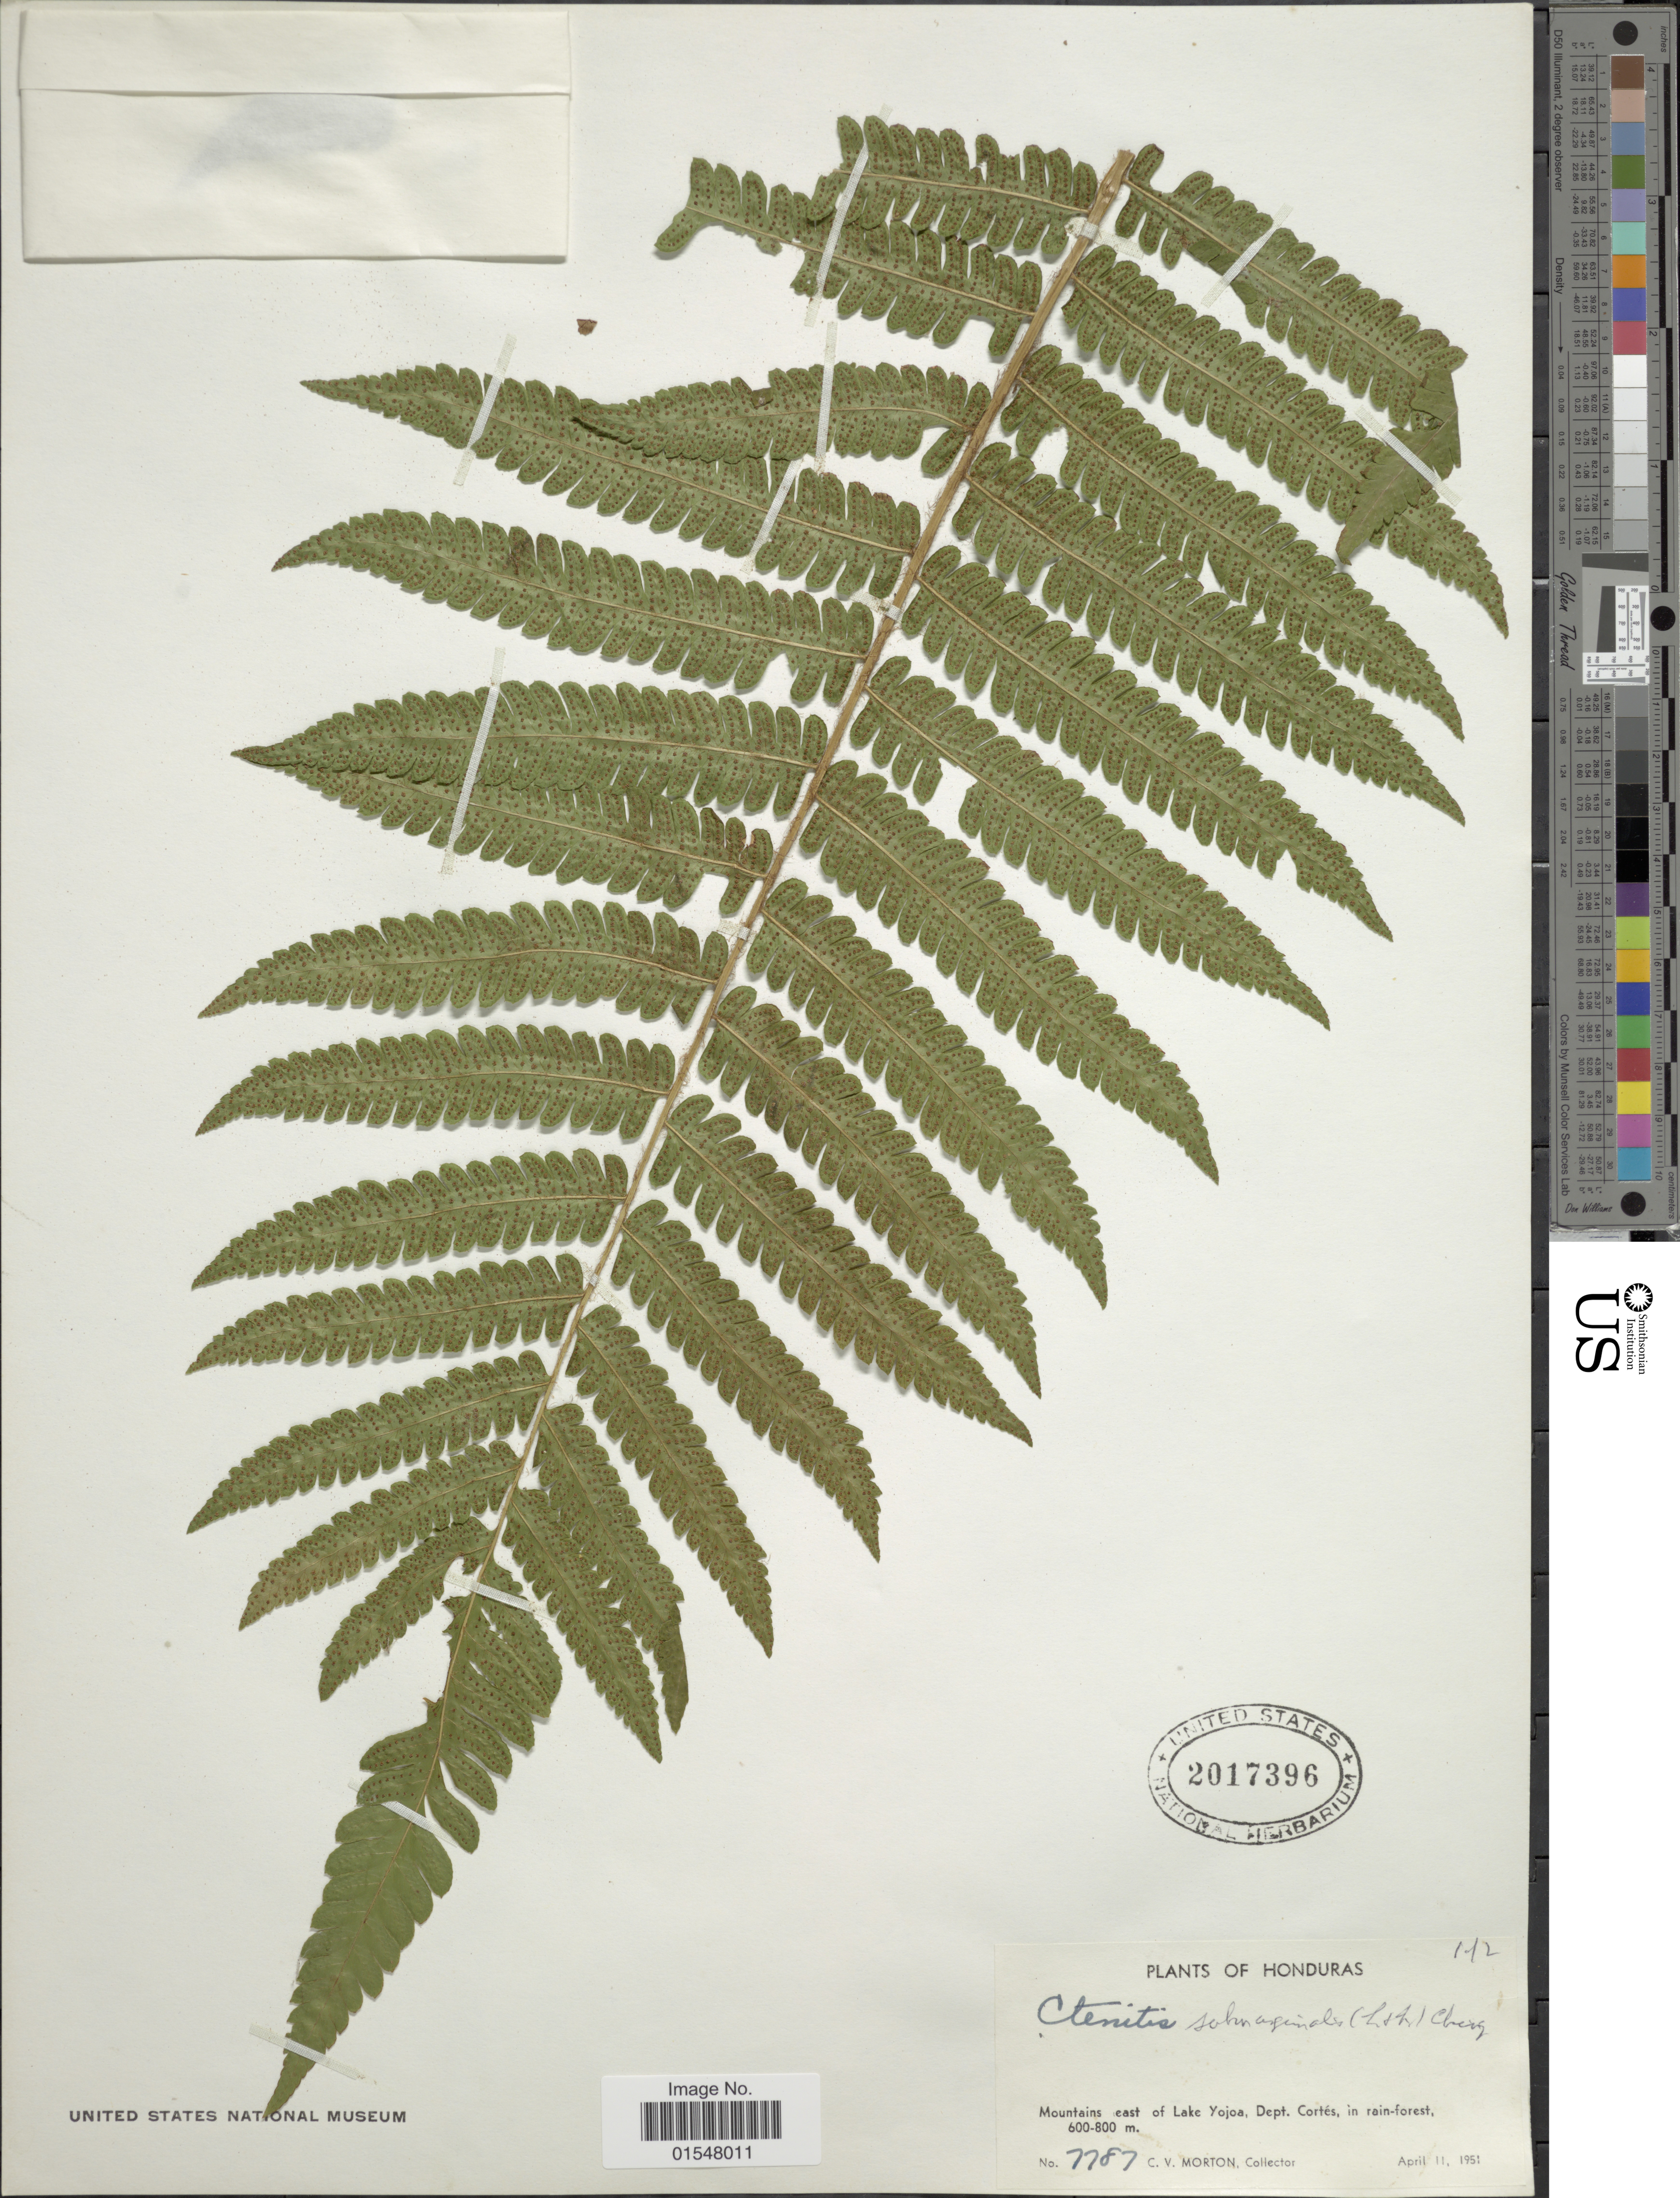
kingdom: Plantae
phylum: Tracheophyta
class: Polypodiopsida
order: Polypodiales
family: Dryopteridaceae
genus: Ctenitis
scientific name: Ctenitis submarginalis f. caripensis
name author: (Humb. & Bonpl. ex Willd.) Lellinger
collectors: C. V. Morton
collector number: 7787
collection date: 1951-04-11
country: Honduras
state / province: Cortés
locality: Mountains east of Lake Yojoa, in rain- forest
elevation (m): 600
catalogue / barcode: US 2017396